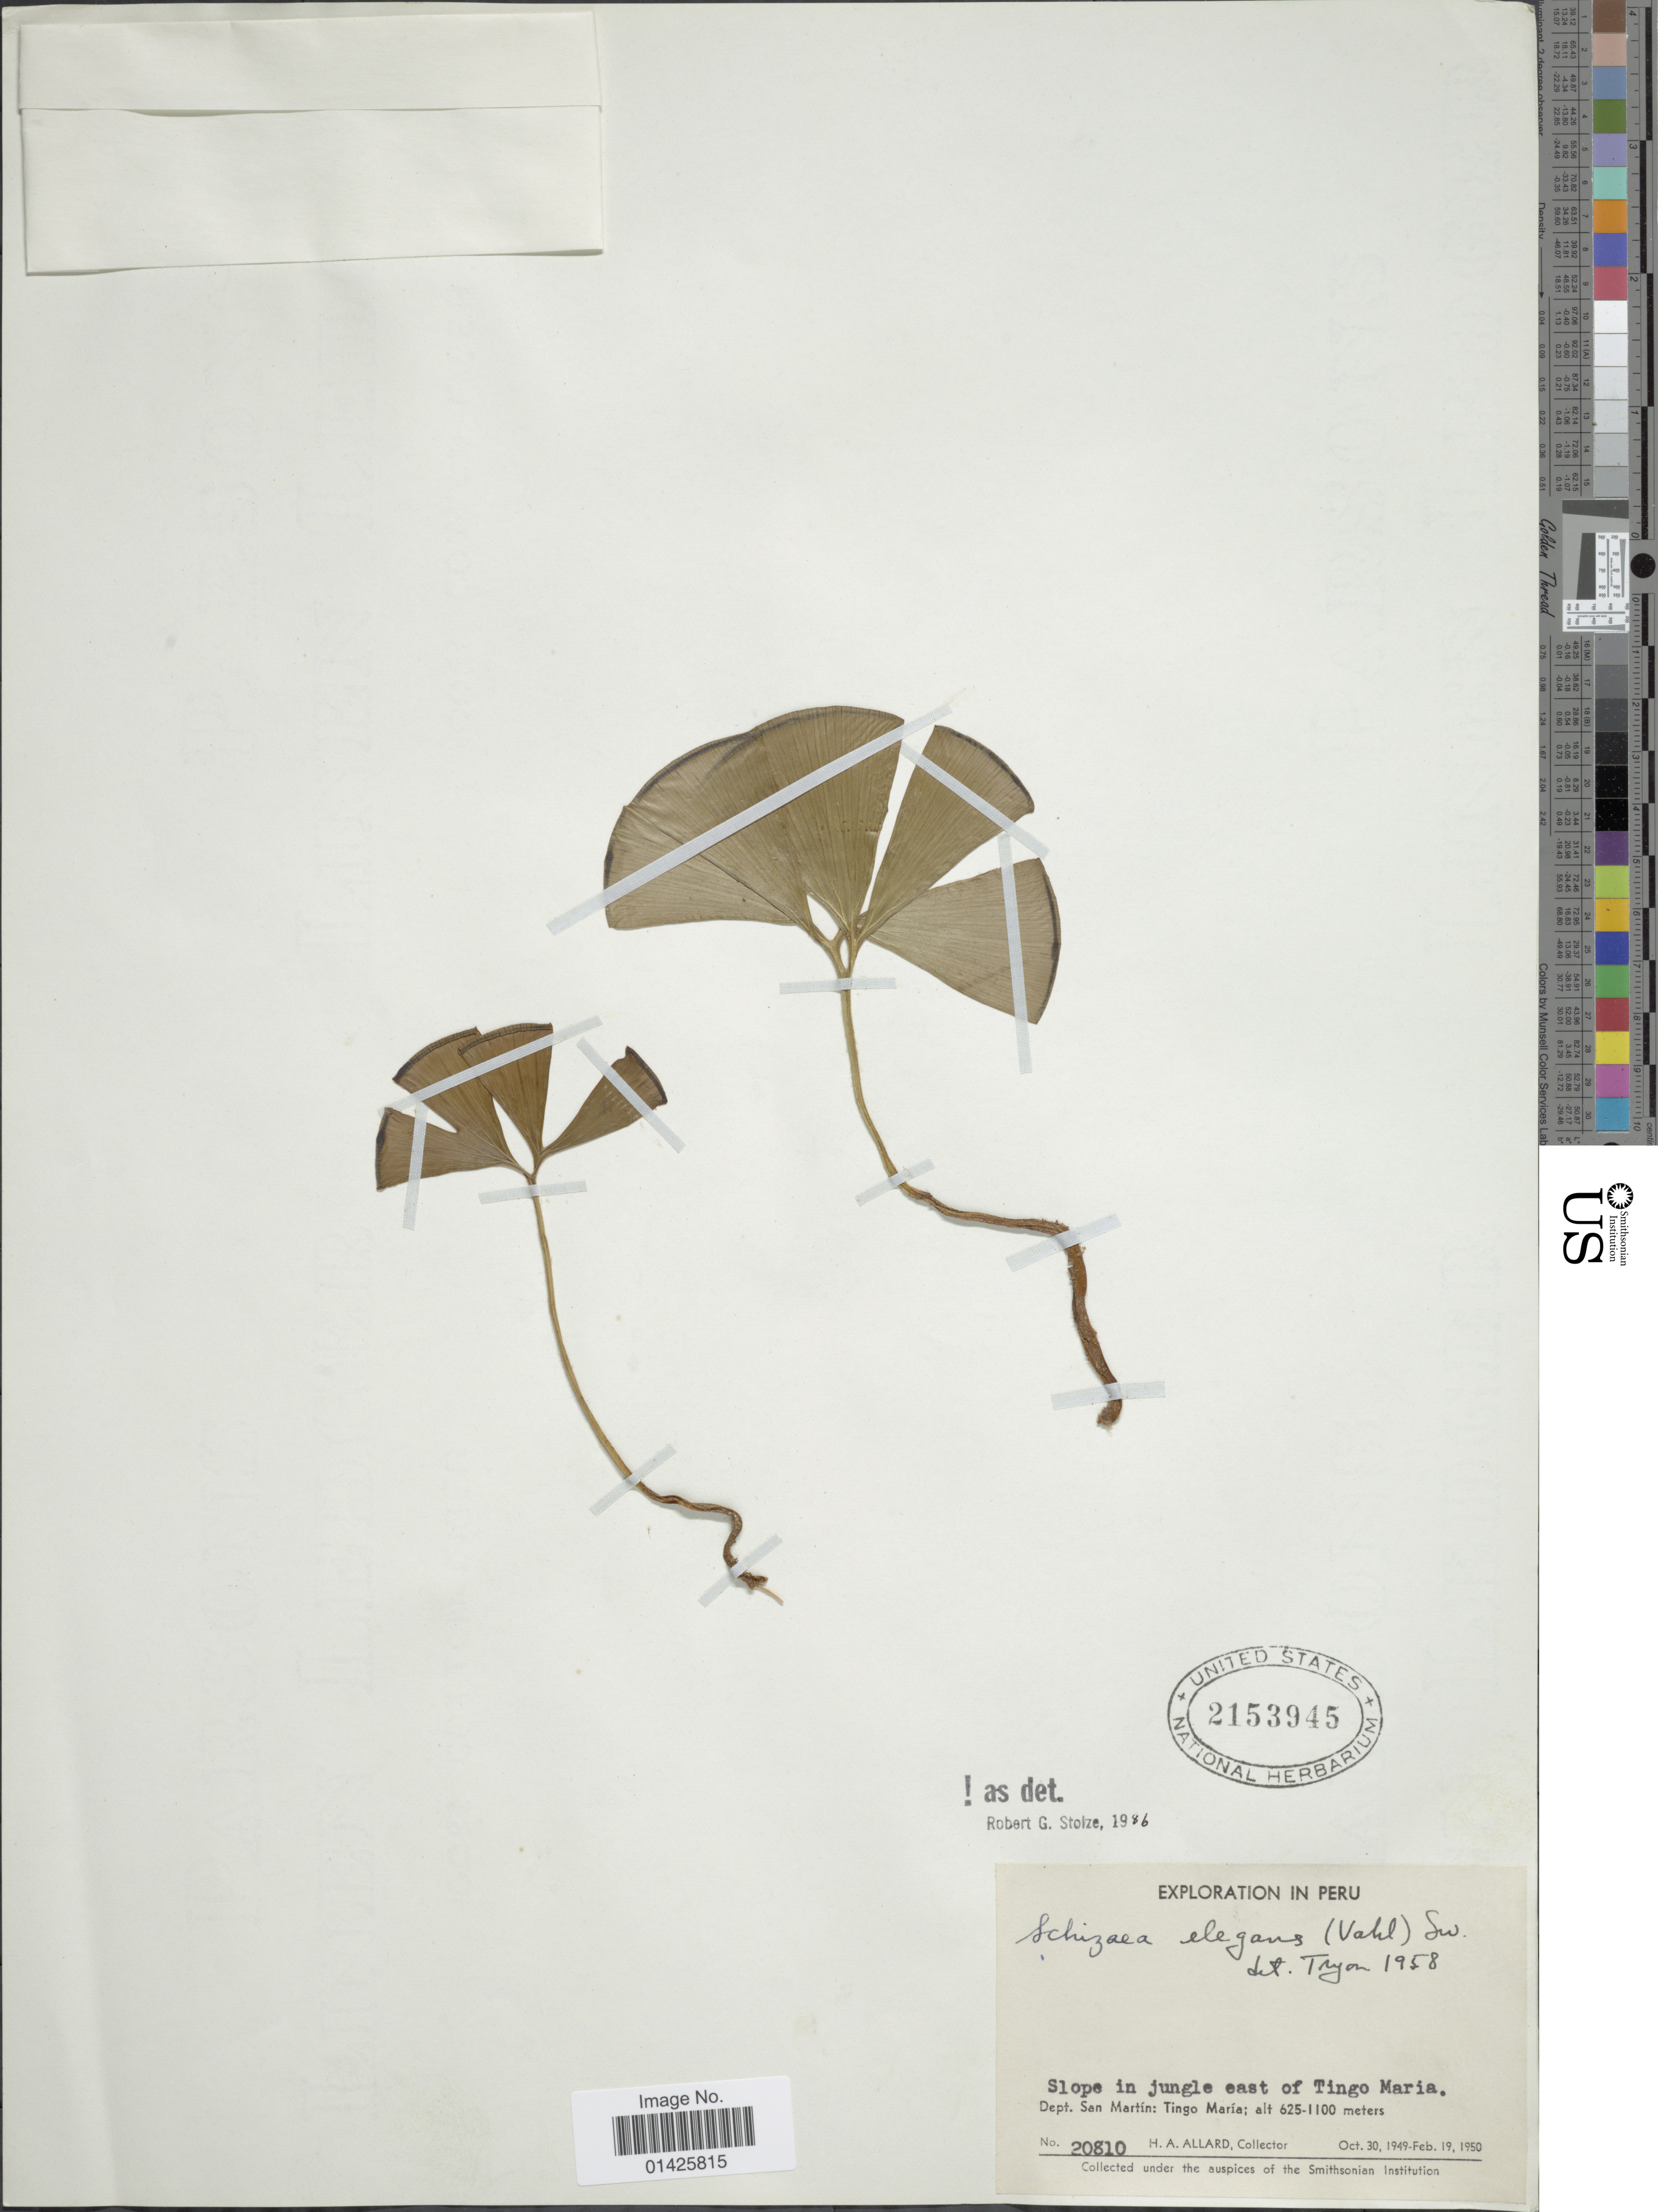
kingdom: Plantae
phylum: Tracheophyta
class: Polypodiopsida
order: Schizaeales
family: Schizaeaceae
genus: Schizaea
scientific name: Schizaea elegans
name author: (Vahl) Sw.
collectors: H. A. Allard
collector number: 20810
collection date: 1949-10-30/1950-02-19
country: Peru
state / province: San Martín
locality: Slope in jungle east of Tingo María, Dept. San Martin: Tingo María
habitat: slope in jungle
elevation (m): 625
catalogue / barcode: US 2153945